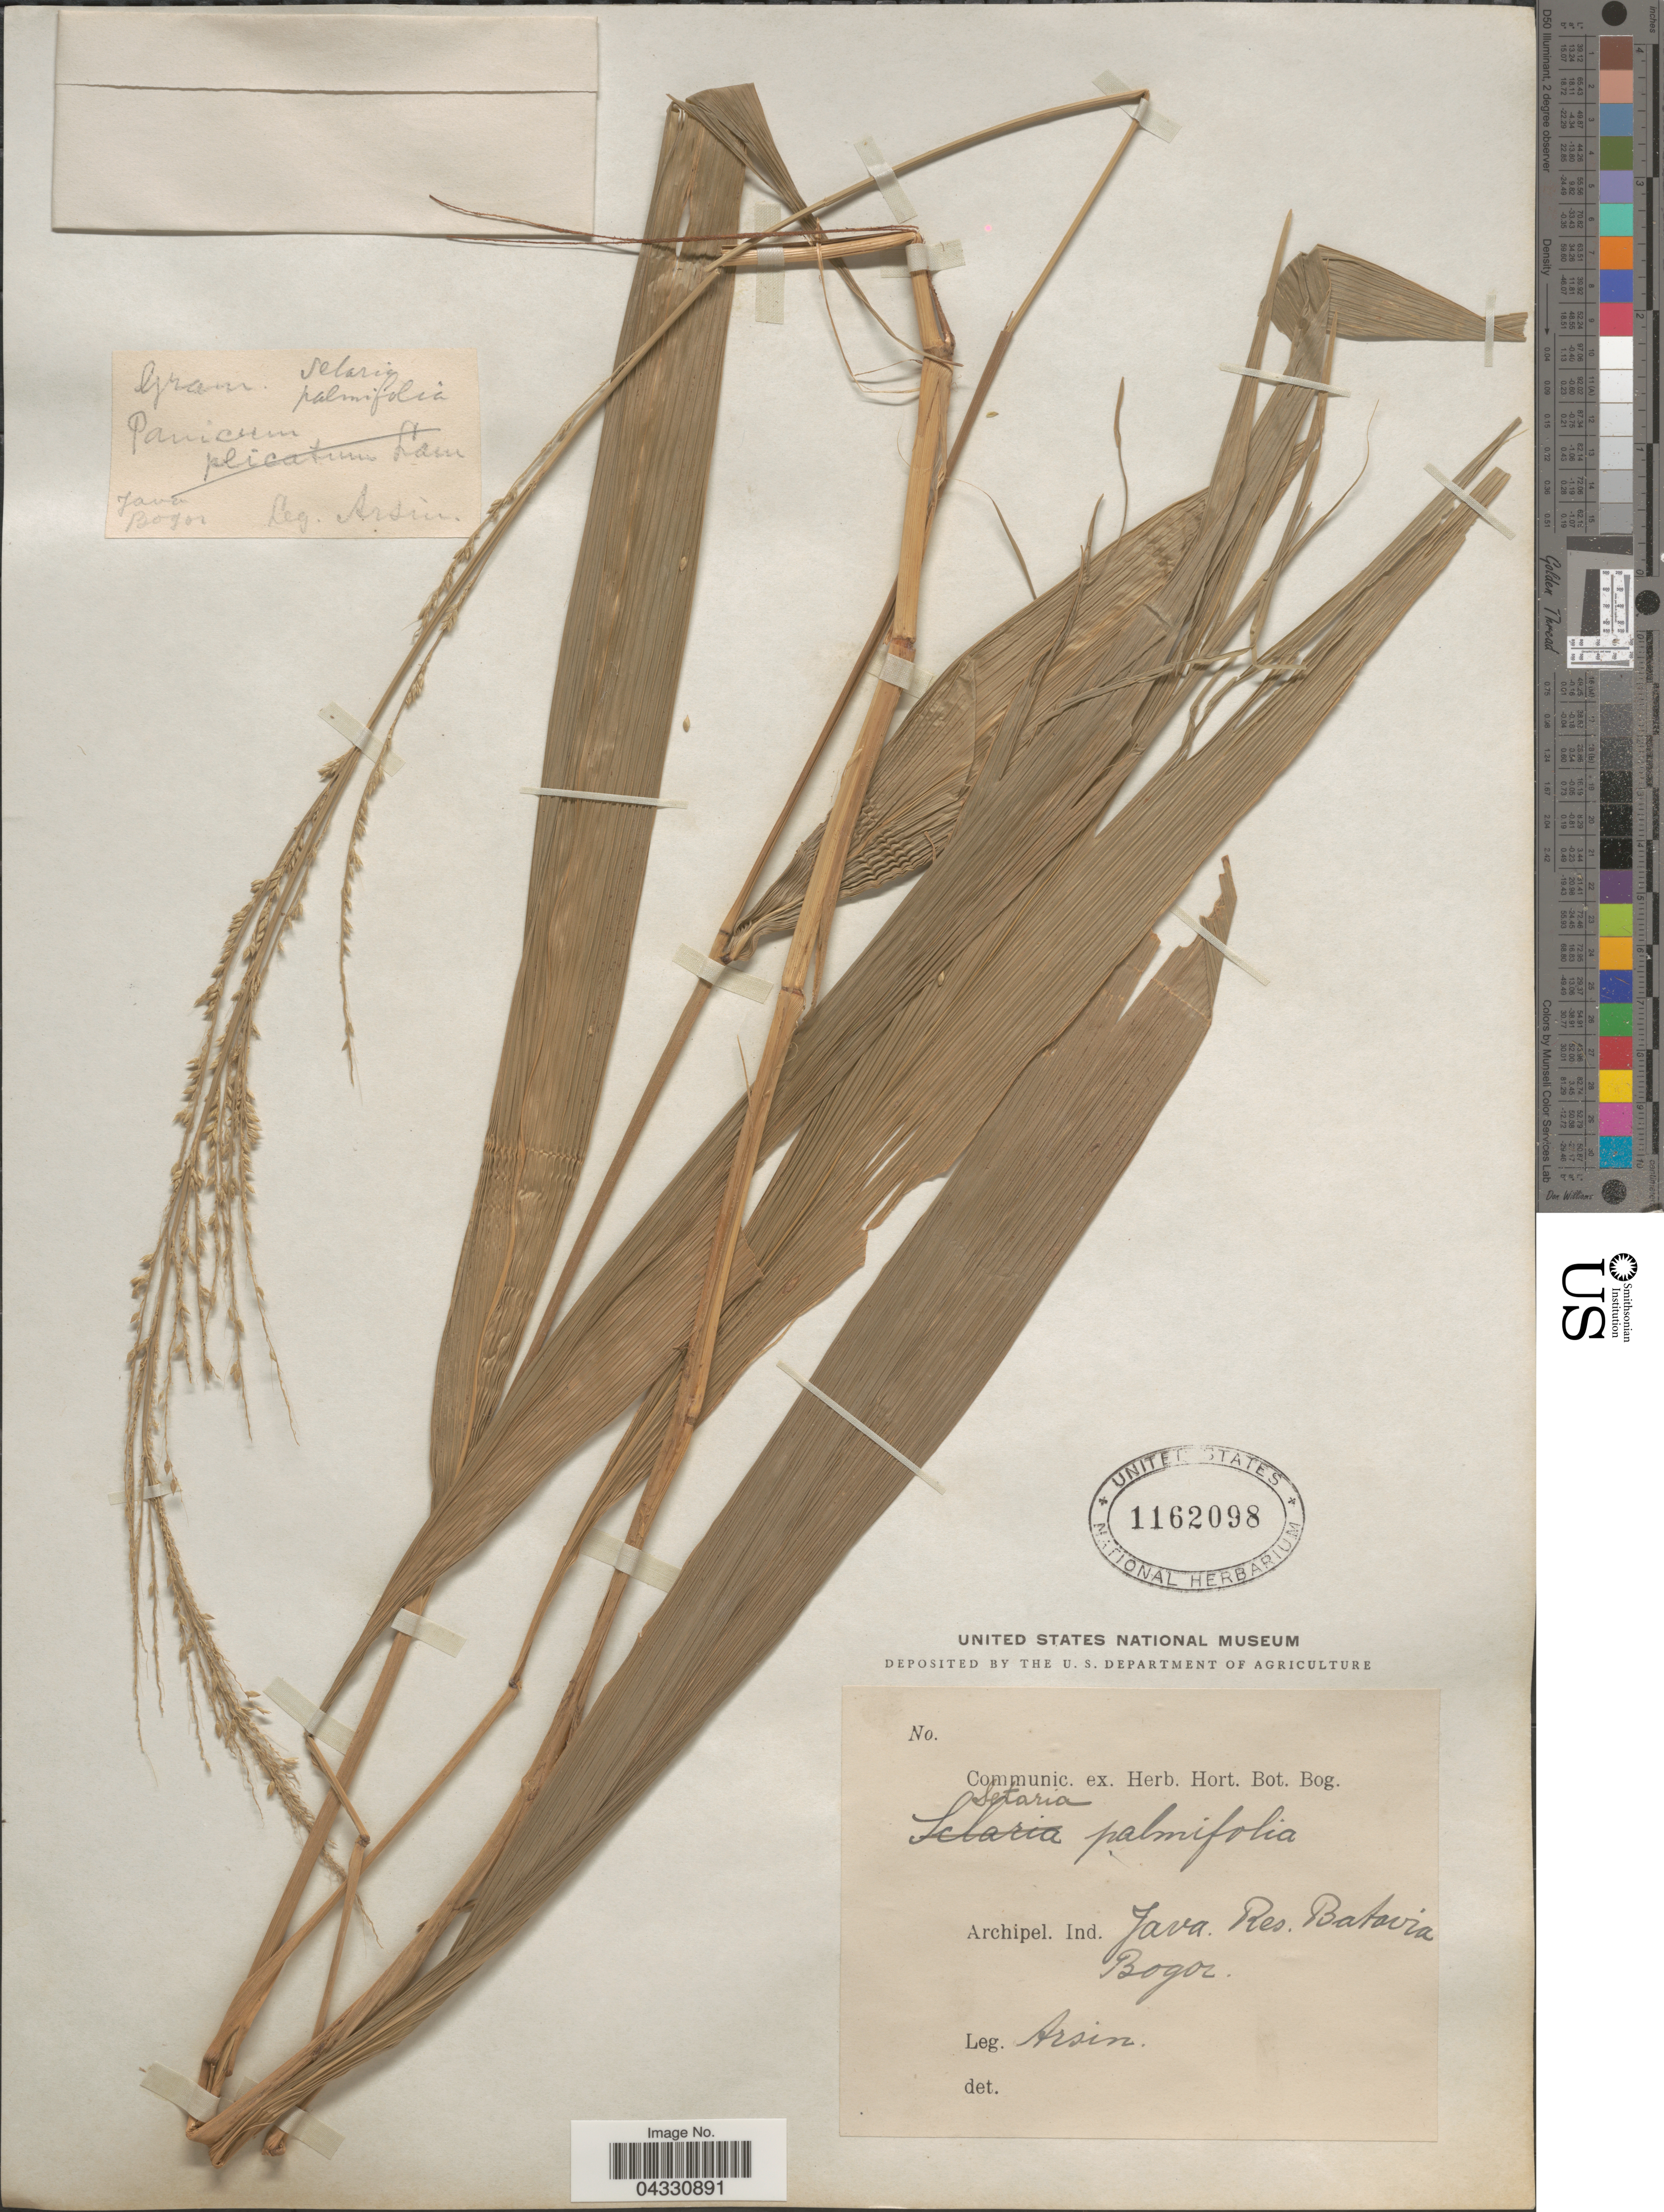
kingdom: Plantae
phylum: Tracheophyta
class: Liliopsida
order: Poales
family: Poaceae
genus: Setaria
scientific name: Setaria palmifolia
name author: (J. Koenig) Stapf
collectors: Arsin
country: Indonesia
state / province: Java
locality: Archipel. Ind. Java. Res. Batavia Bogor.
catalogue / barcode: US 1162098